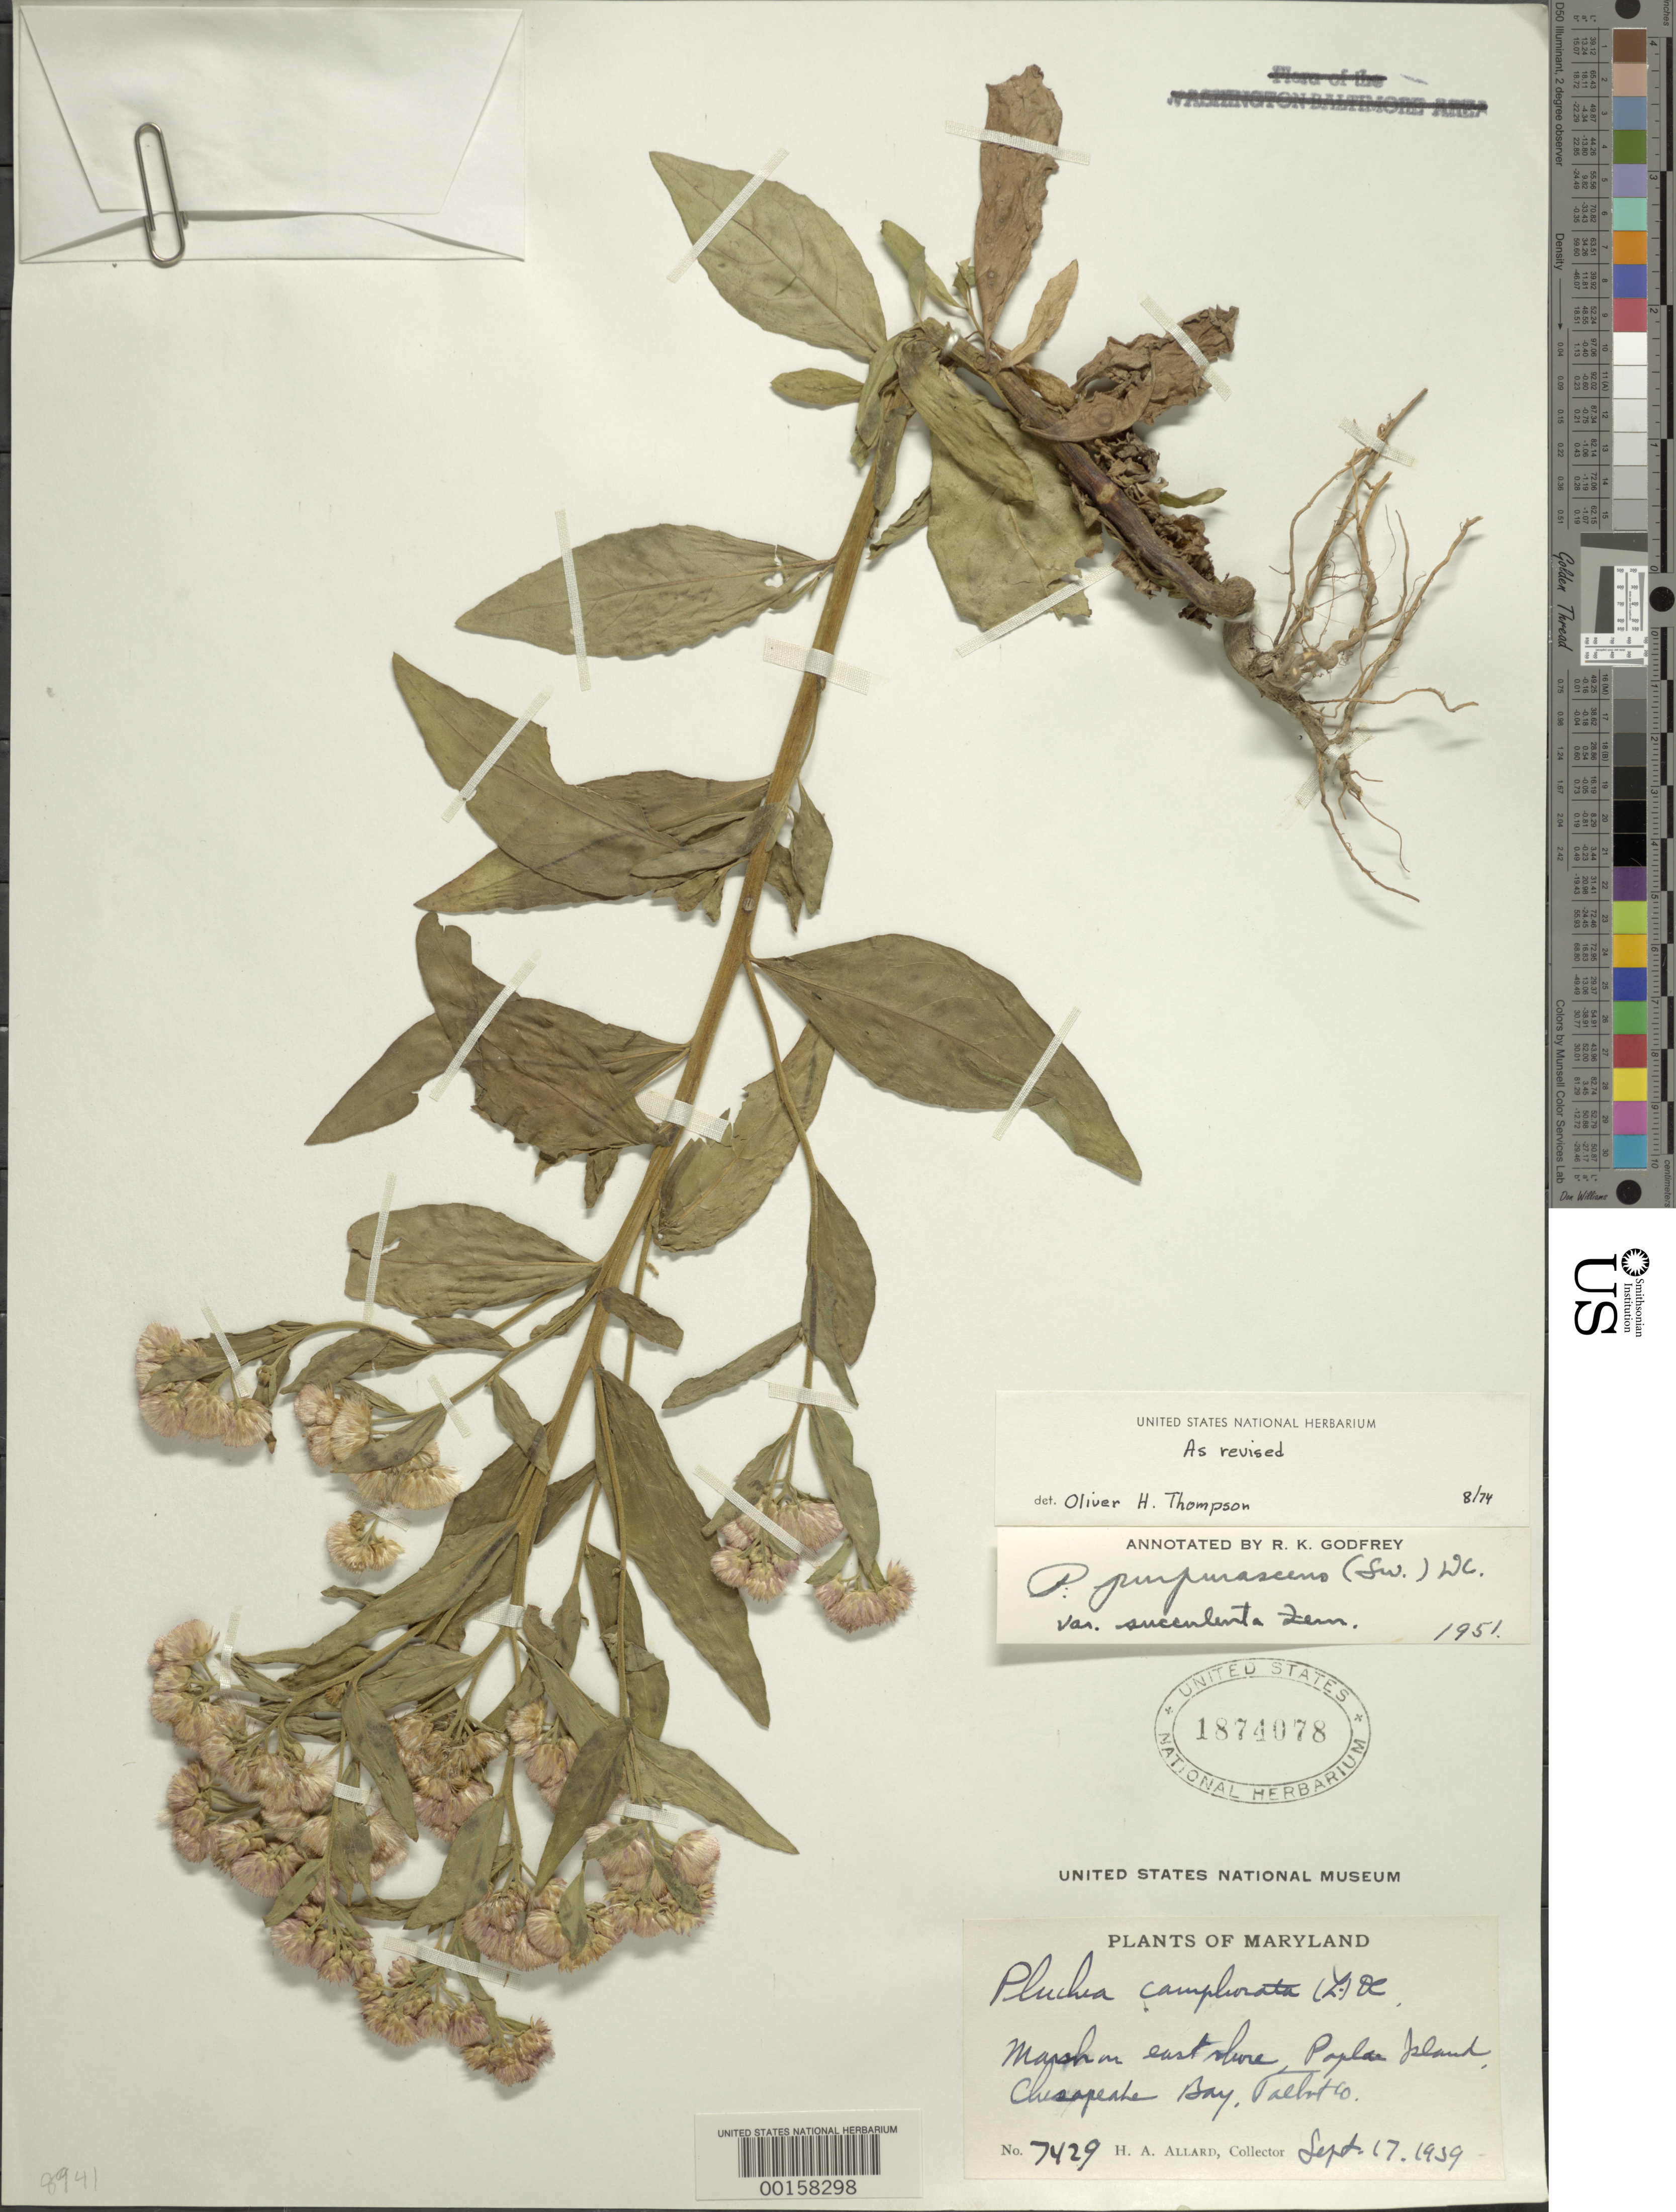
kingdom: Plantae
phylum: Tracheophyta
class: Magnoliopsida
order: Asterales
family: Asteraceae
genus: Pluchea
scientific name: Pluchea purpurascens var. succulenta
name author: Fernald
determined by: Godfrey, R. K.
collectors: H. A. Allard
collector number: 7429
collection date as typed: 17 Sep 1939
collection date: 1939-09-17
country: United States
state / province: Maryland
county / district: Talbot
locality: Popula island, chesapeake bay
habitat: Marsh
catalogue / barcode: US 184078